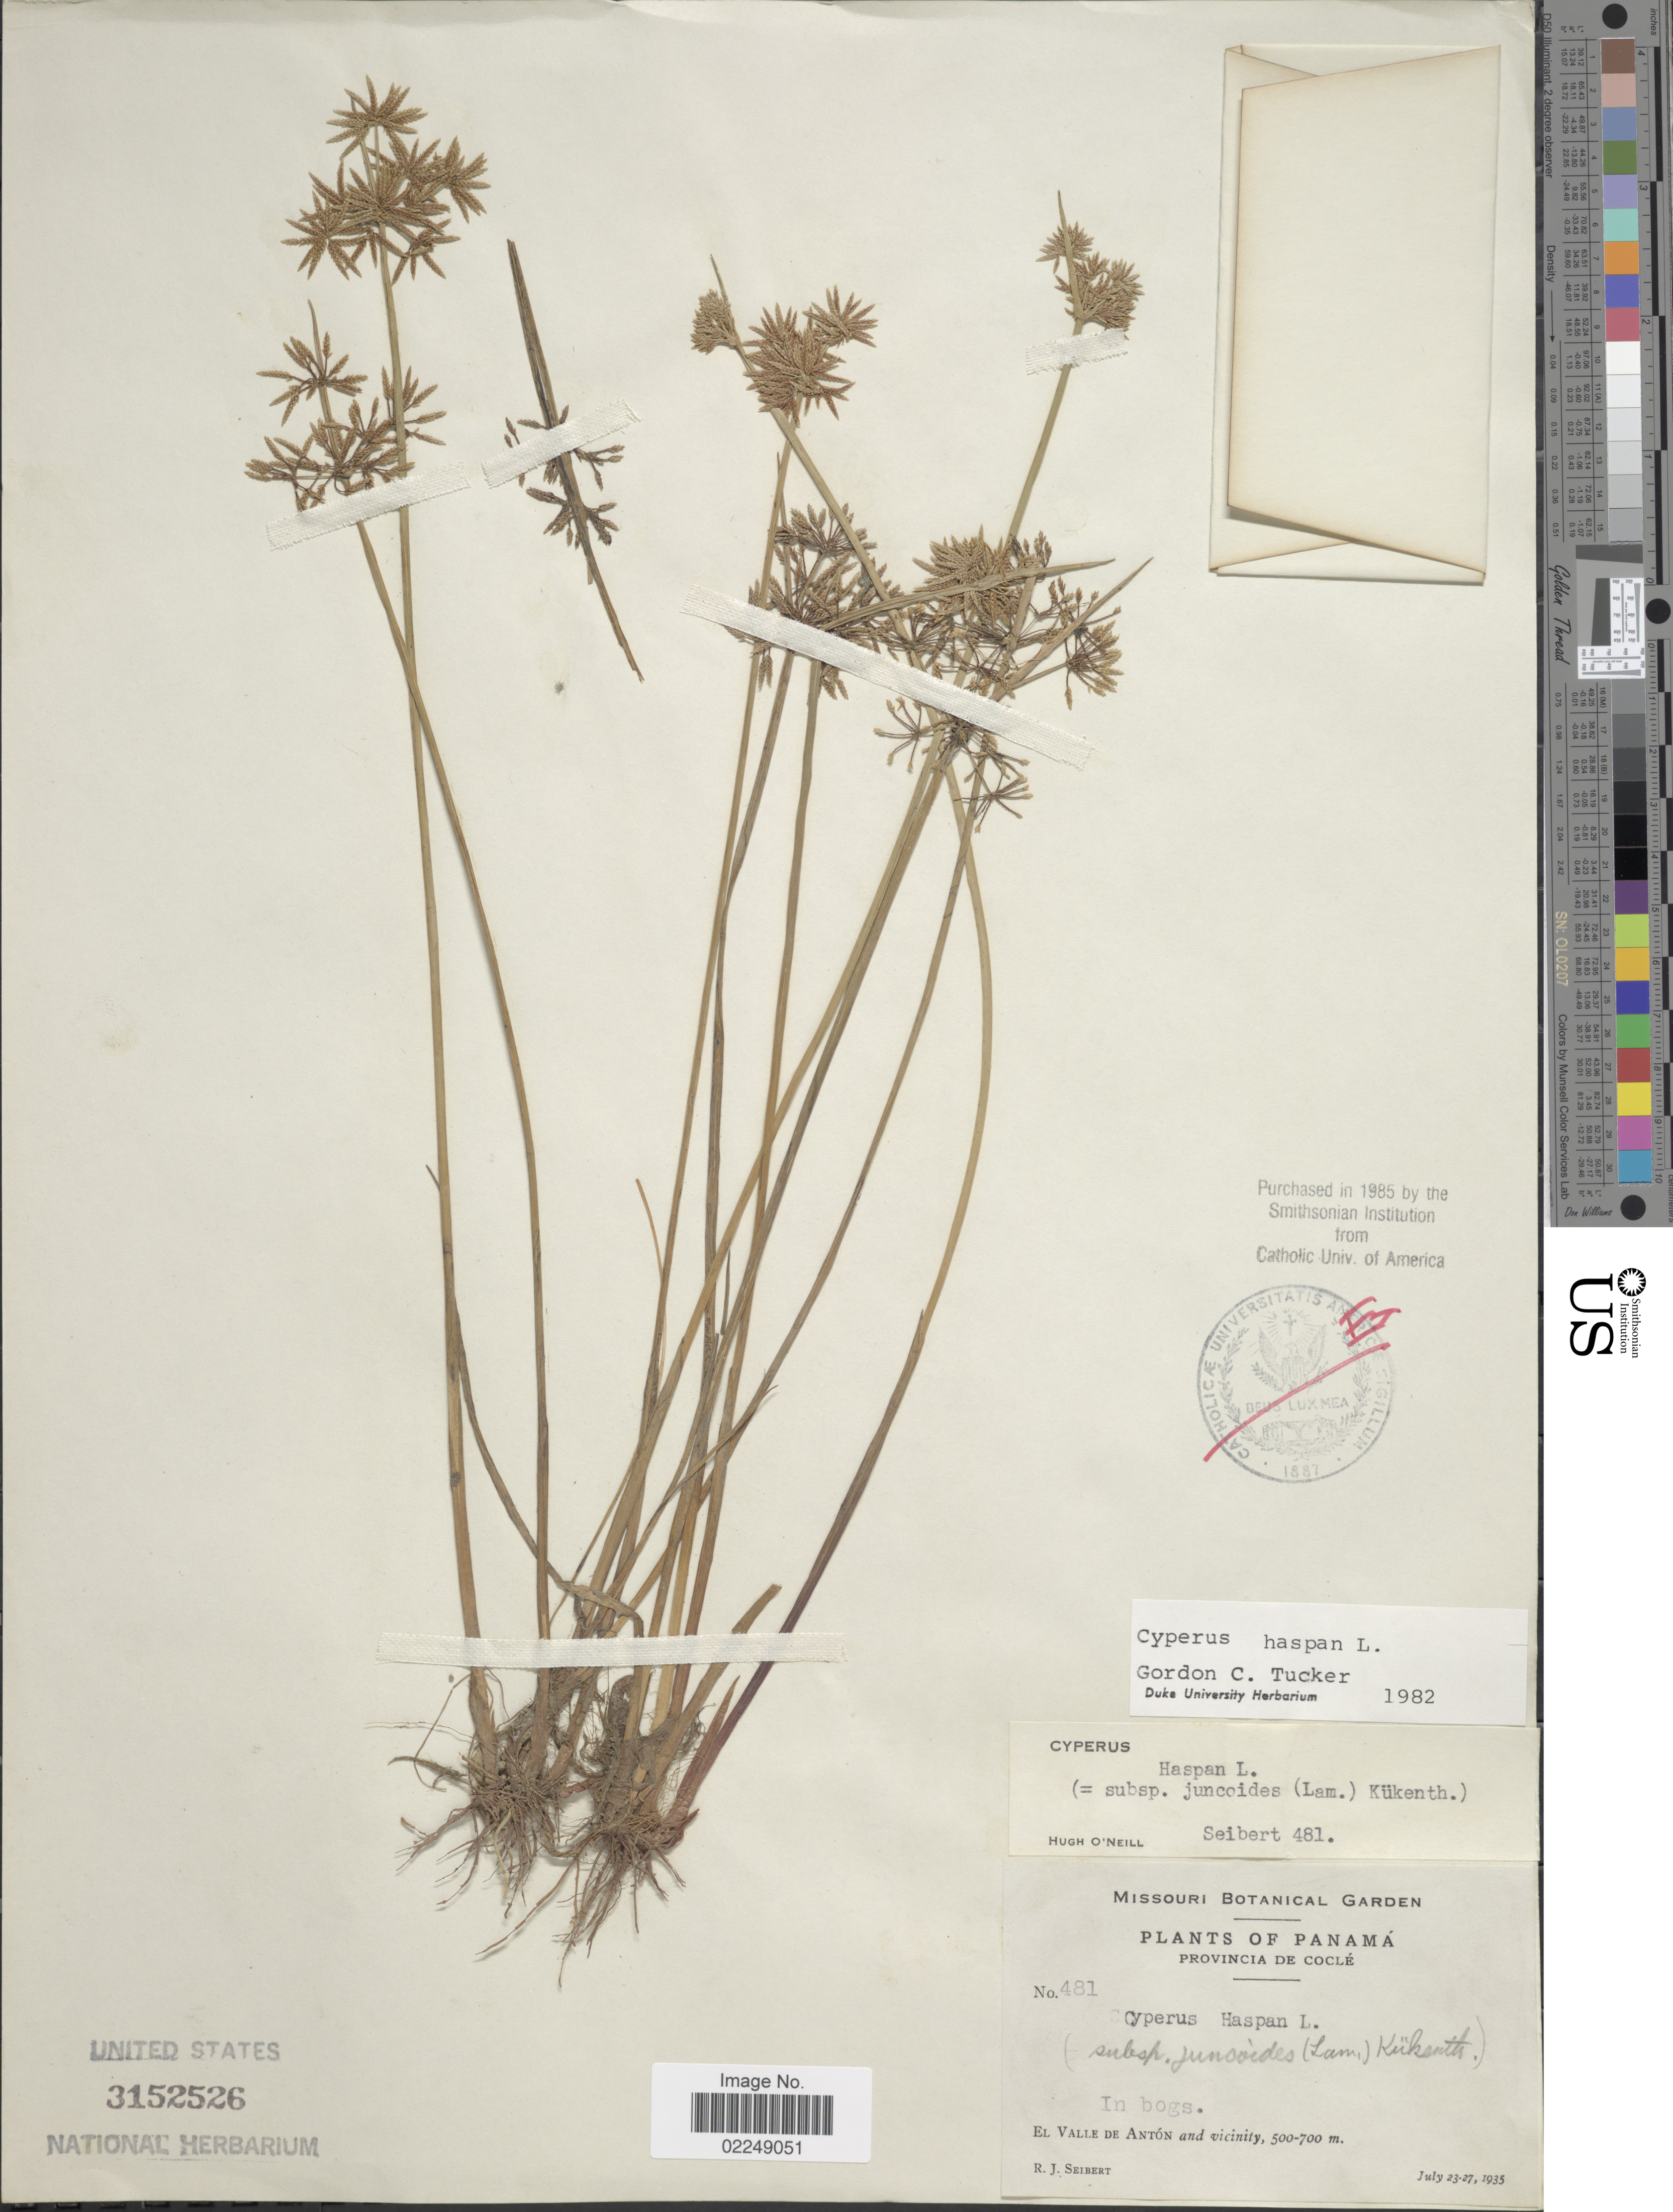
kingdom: Plantae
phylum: Tracheophyta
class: Liliopsida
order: Poales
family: Cyperaceae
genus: Cyperus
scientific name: Cyperus haspan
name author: L.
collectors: R. J. Seibert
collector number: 481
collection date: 1935-07-23/1935-07-27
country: Panama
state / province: Coclé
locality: Provincia de Cocle, El Valle de Anton and vicinity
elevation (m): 500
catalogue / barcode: US 3152526